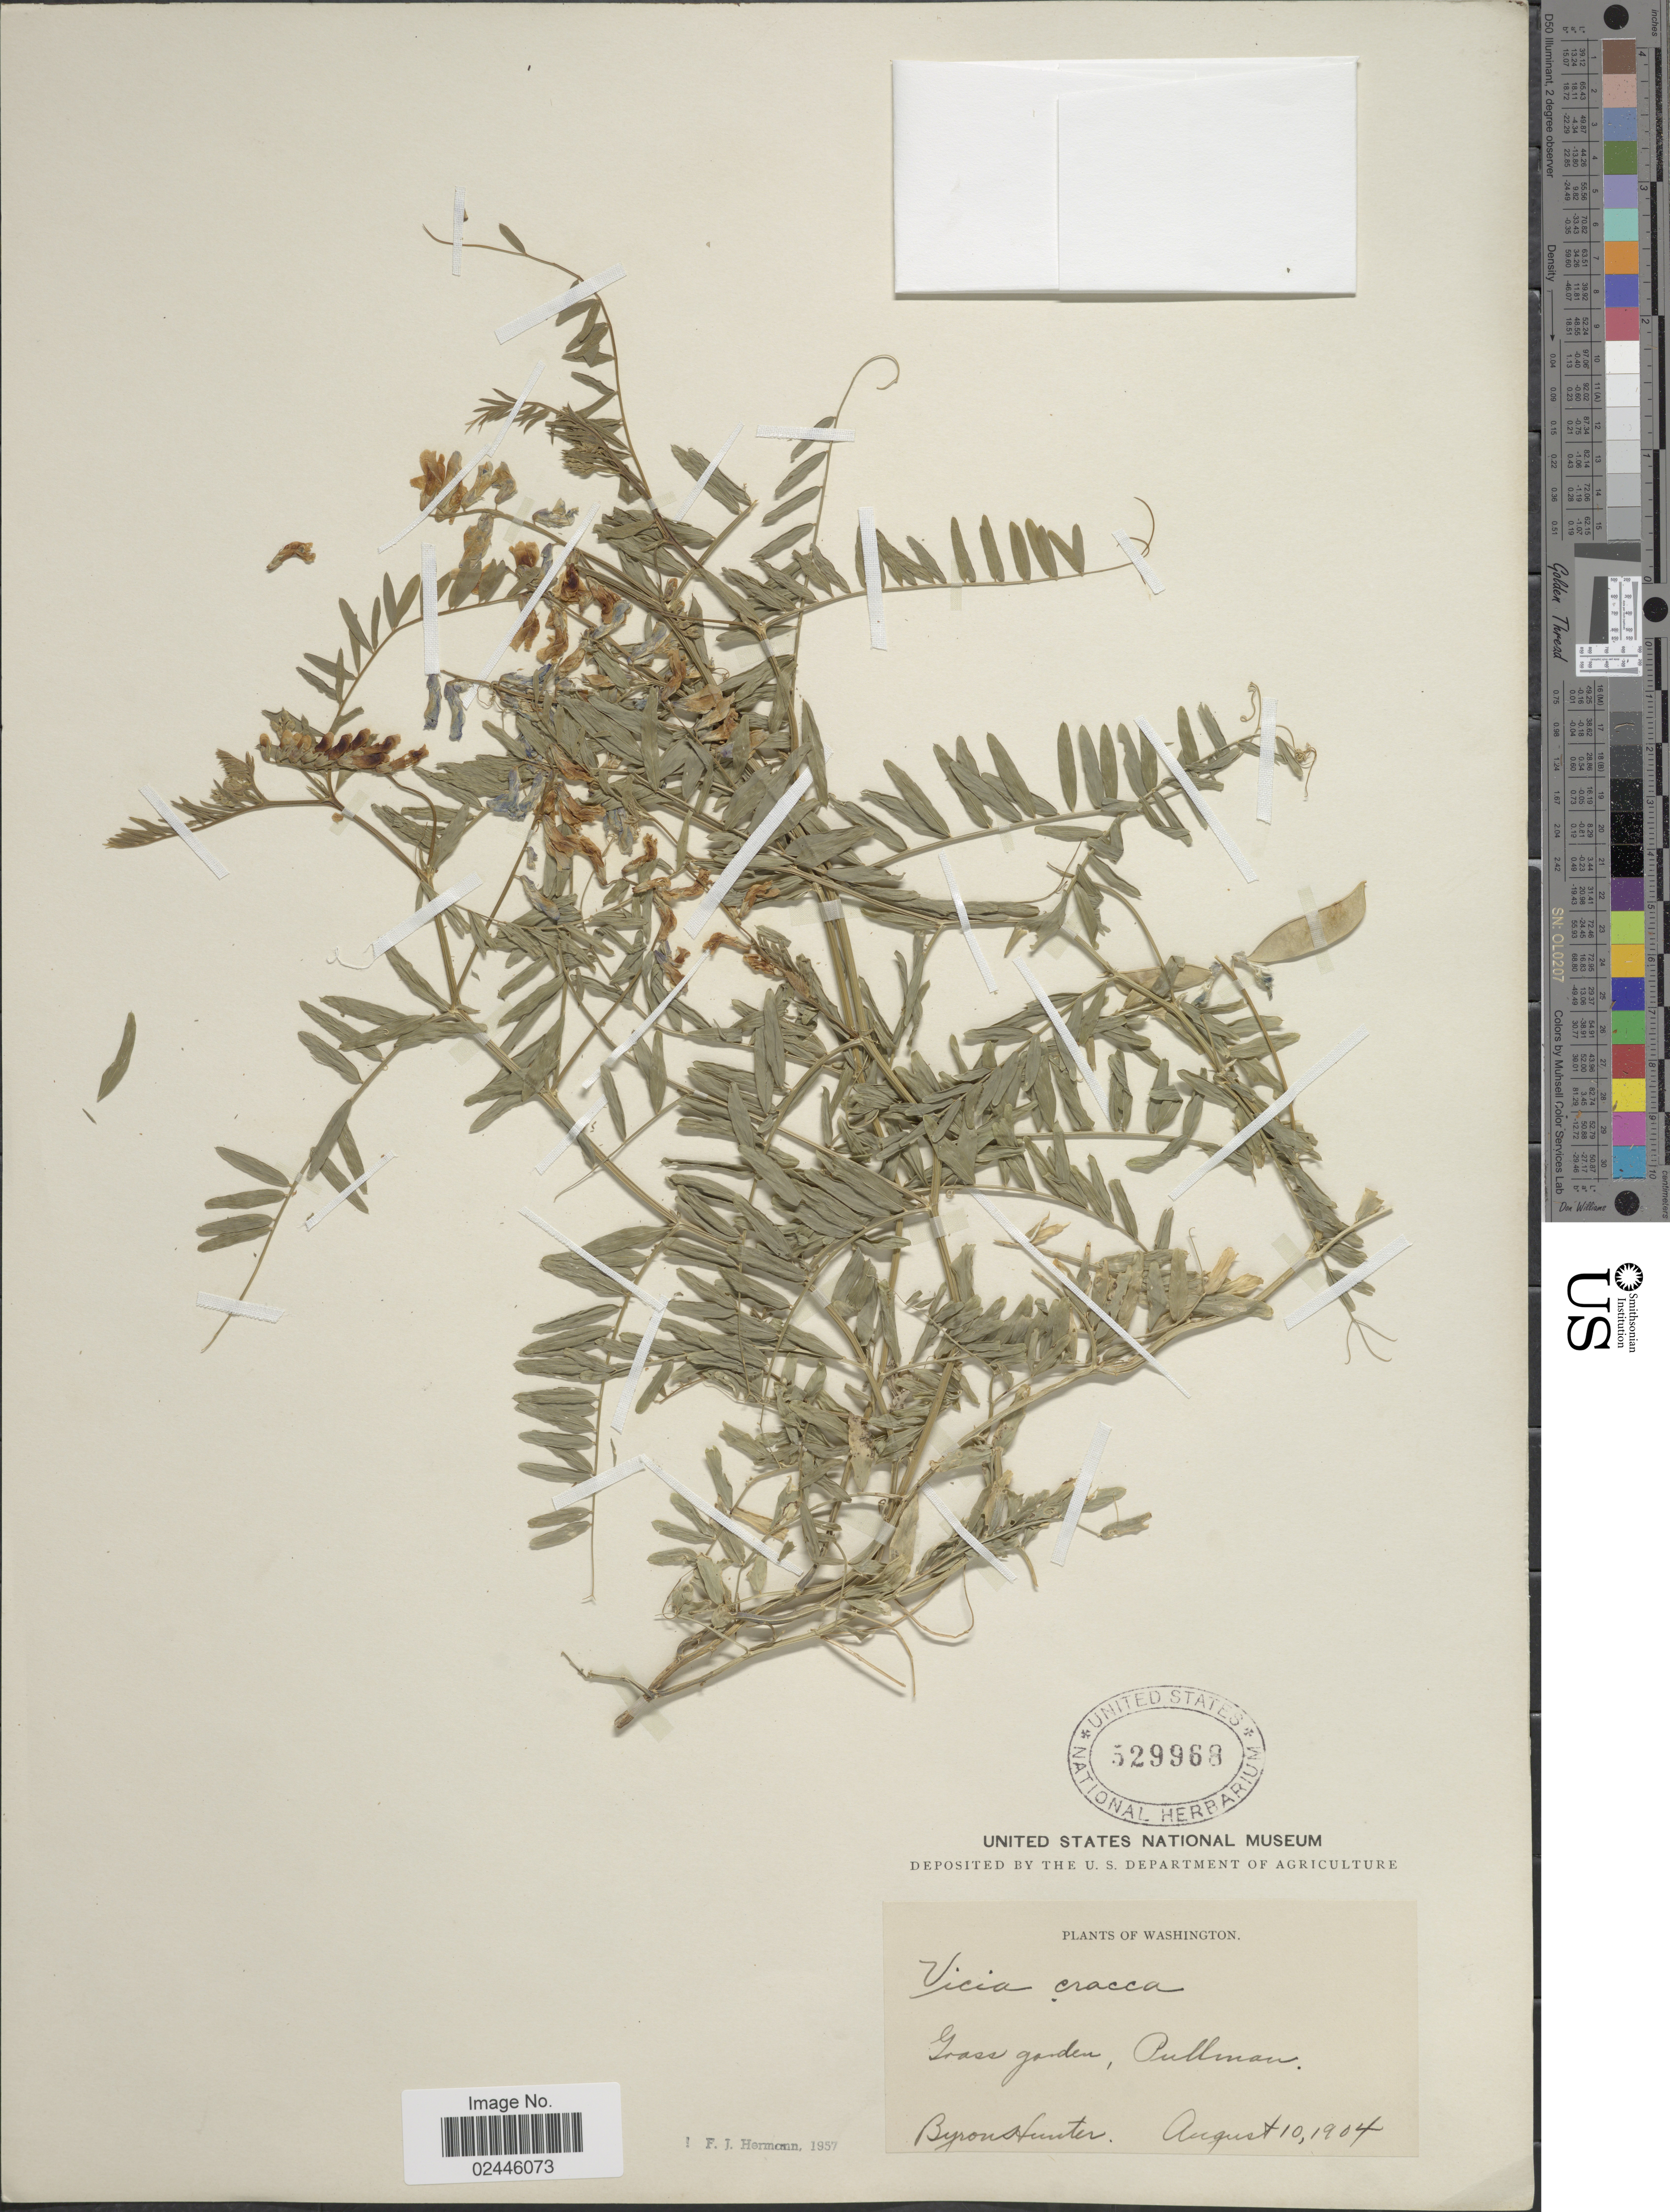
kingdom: Plantae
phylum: Tracheophyta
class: Magnoliopsida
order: Fabales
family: Fabaceae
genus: Vicia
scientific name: Vicia cracca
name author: L.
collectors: B. Hunter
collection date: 1904-08-10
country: United States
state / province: Washington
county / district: Whitman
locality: Grass garden, Pullman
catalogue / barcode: US 529968